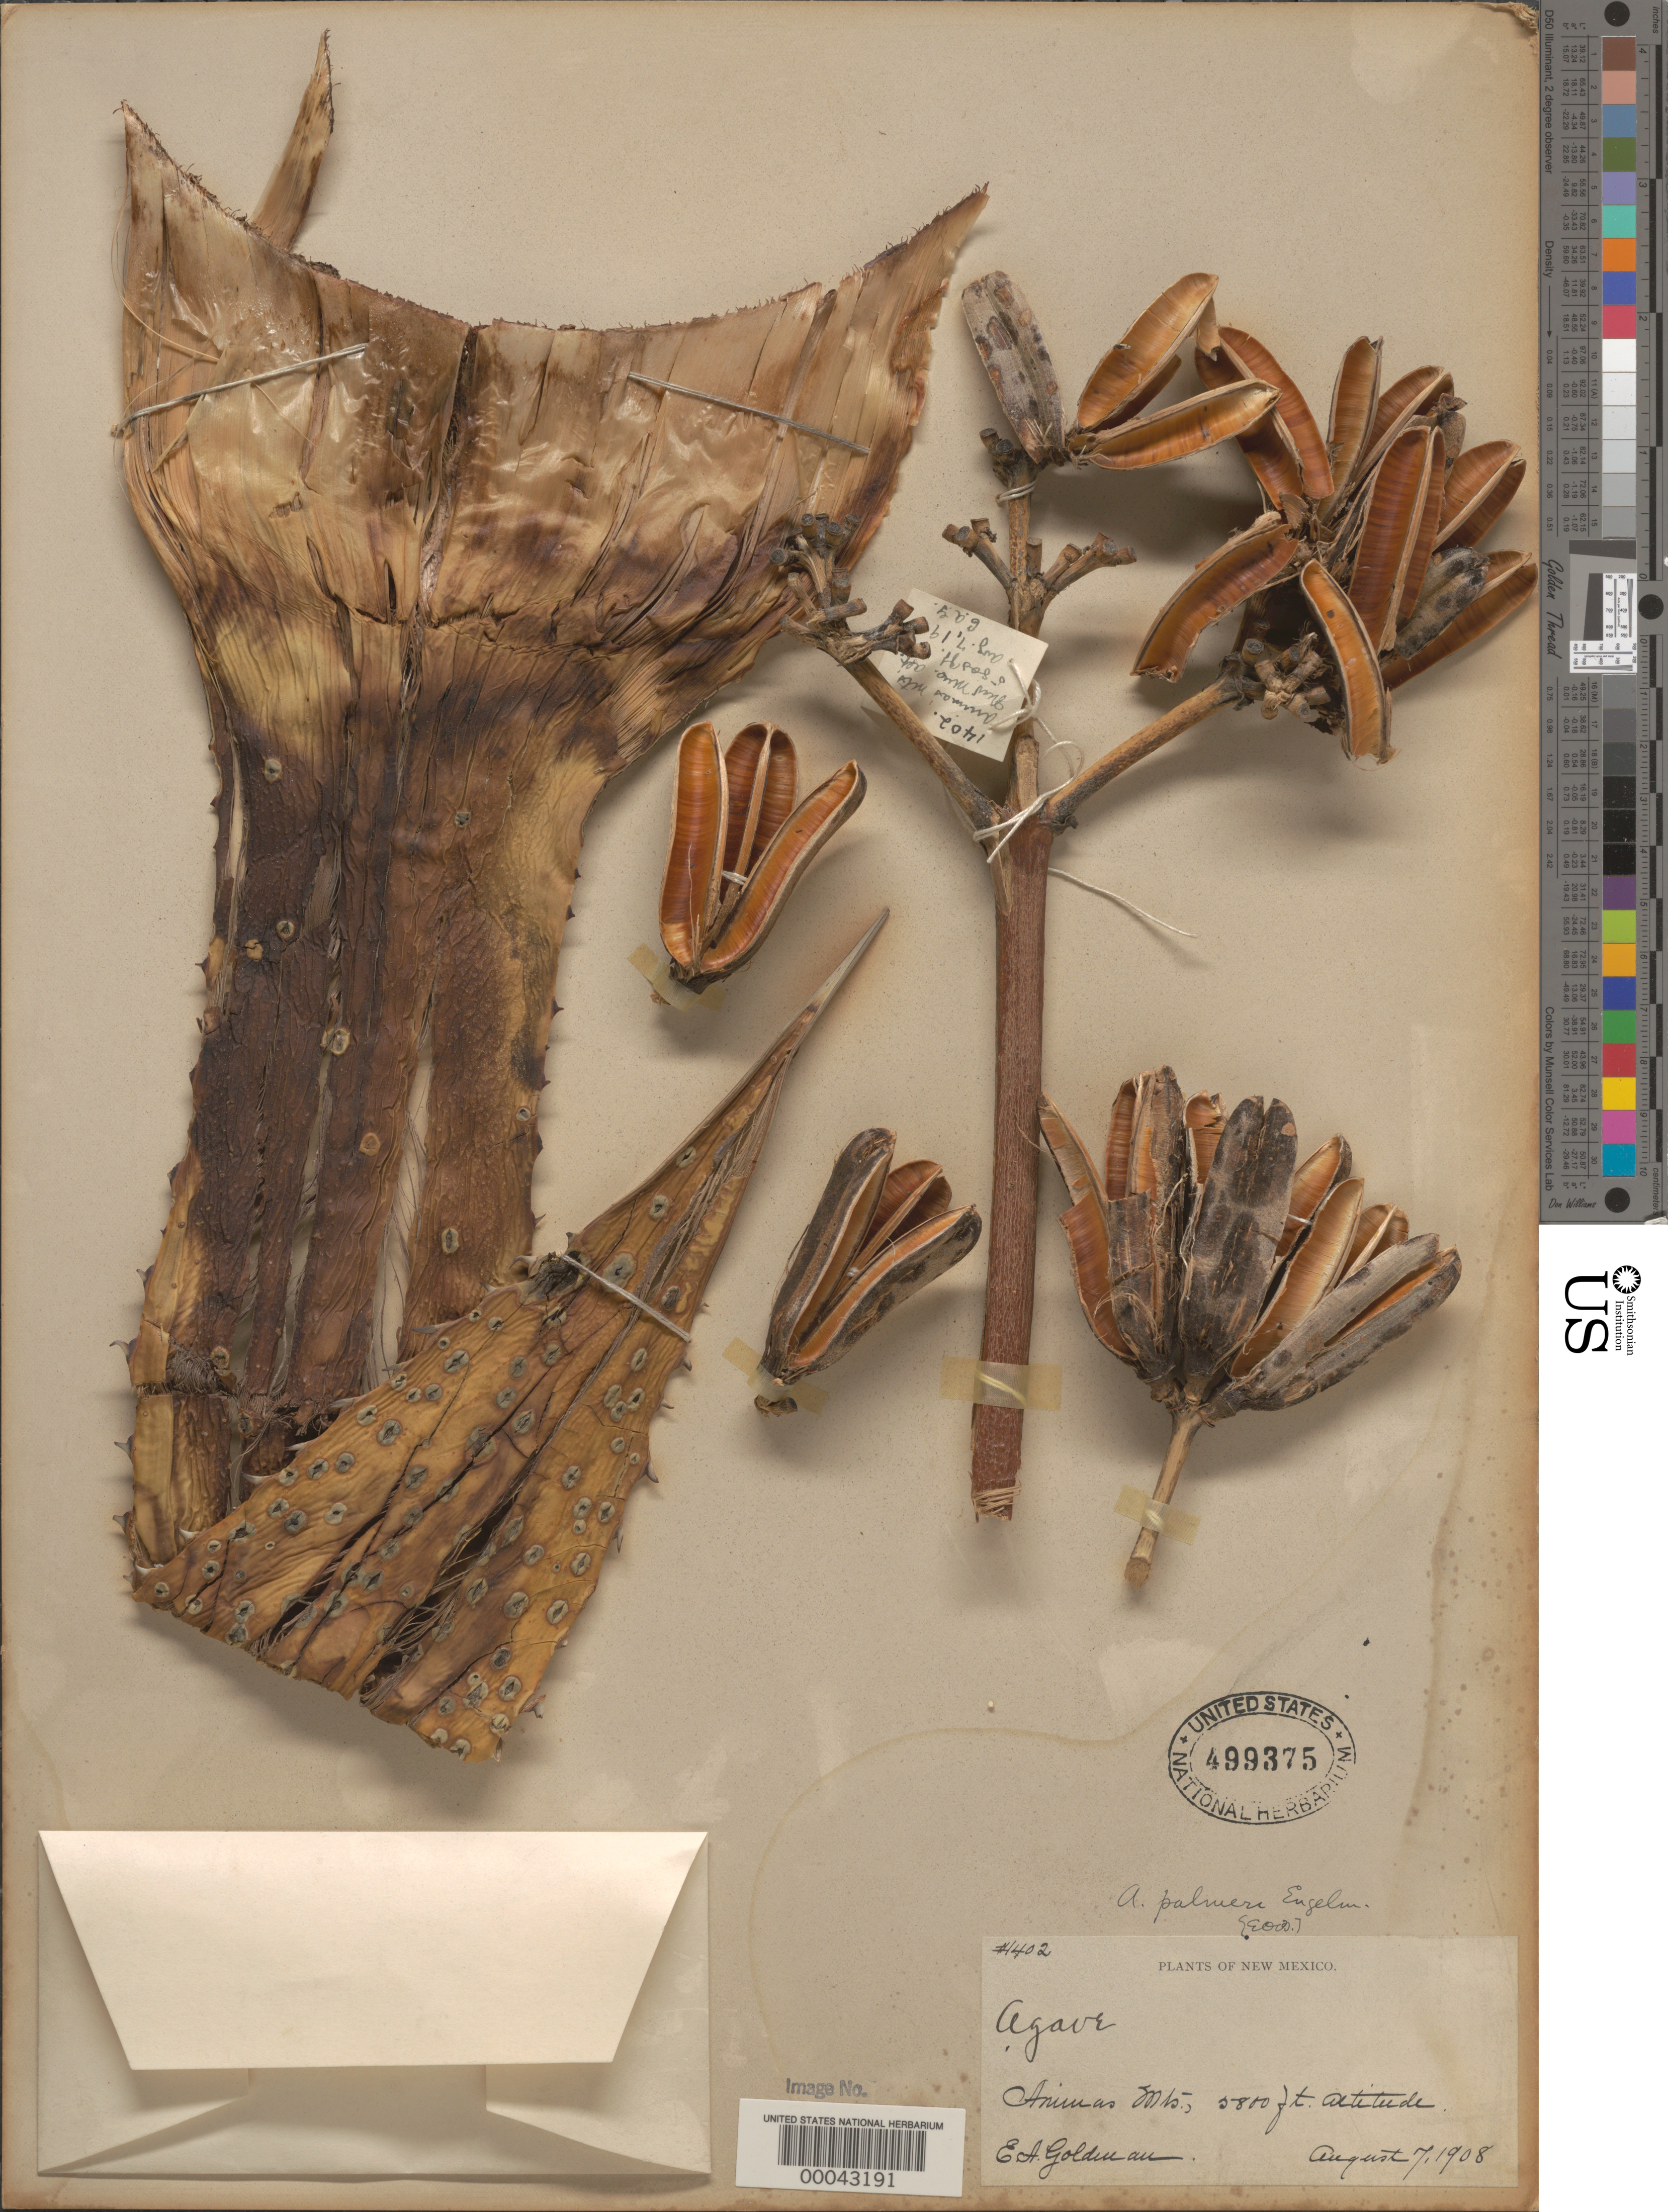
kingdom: Plantae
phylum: Tracheophyta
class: Liliopsida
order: Asparagales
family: Asparagaceae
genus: Agave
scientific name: Agave palmeri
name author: Engelm.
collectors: E. A. Goldman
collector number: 1402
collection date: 1908-08-07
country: United States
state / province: New Mexico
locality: Animas Mts.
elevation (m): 1768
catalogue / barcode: US 499375